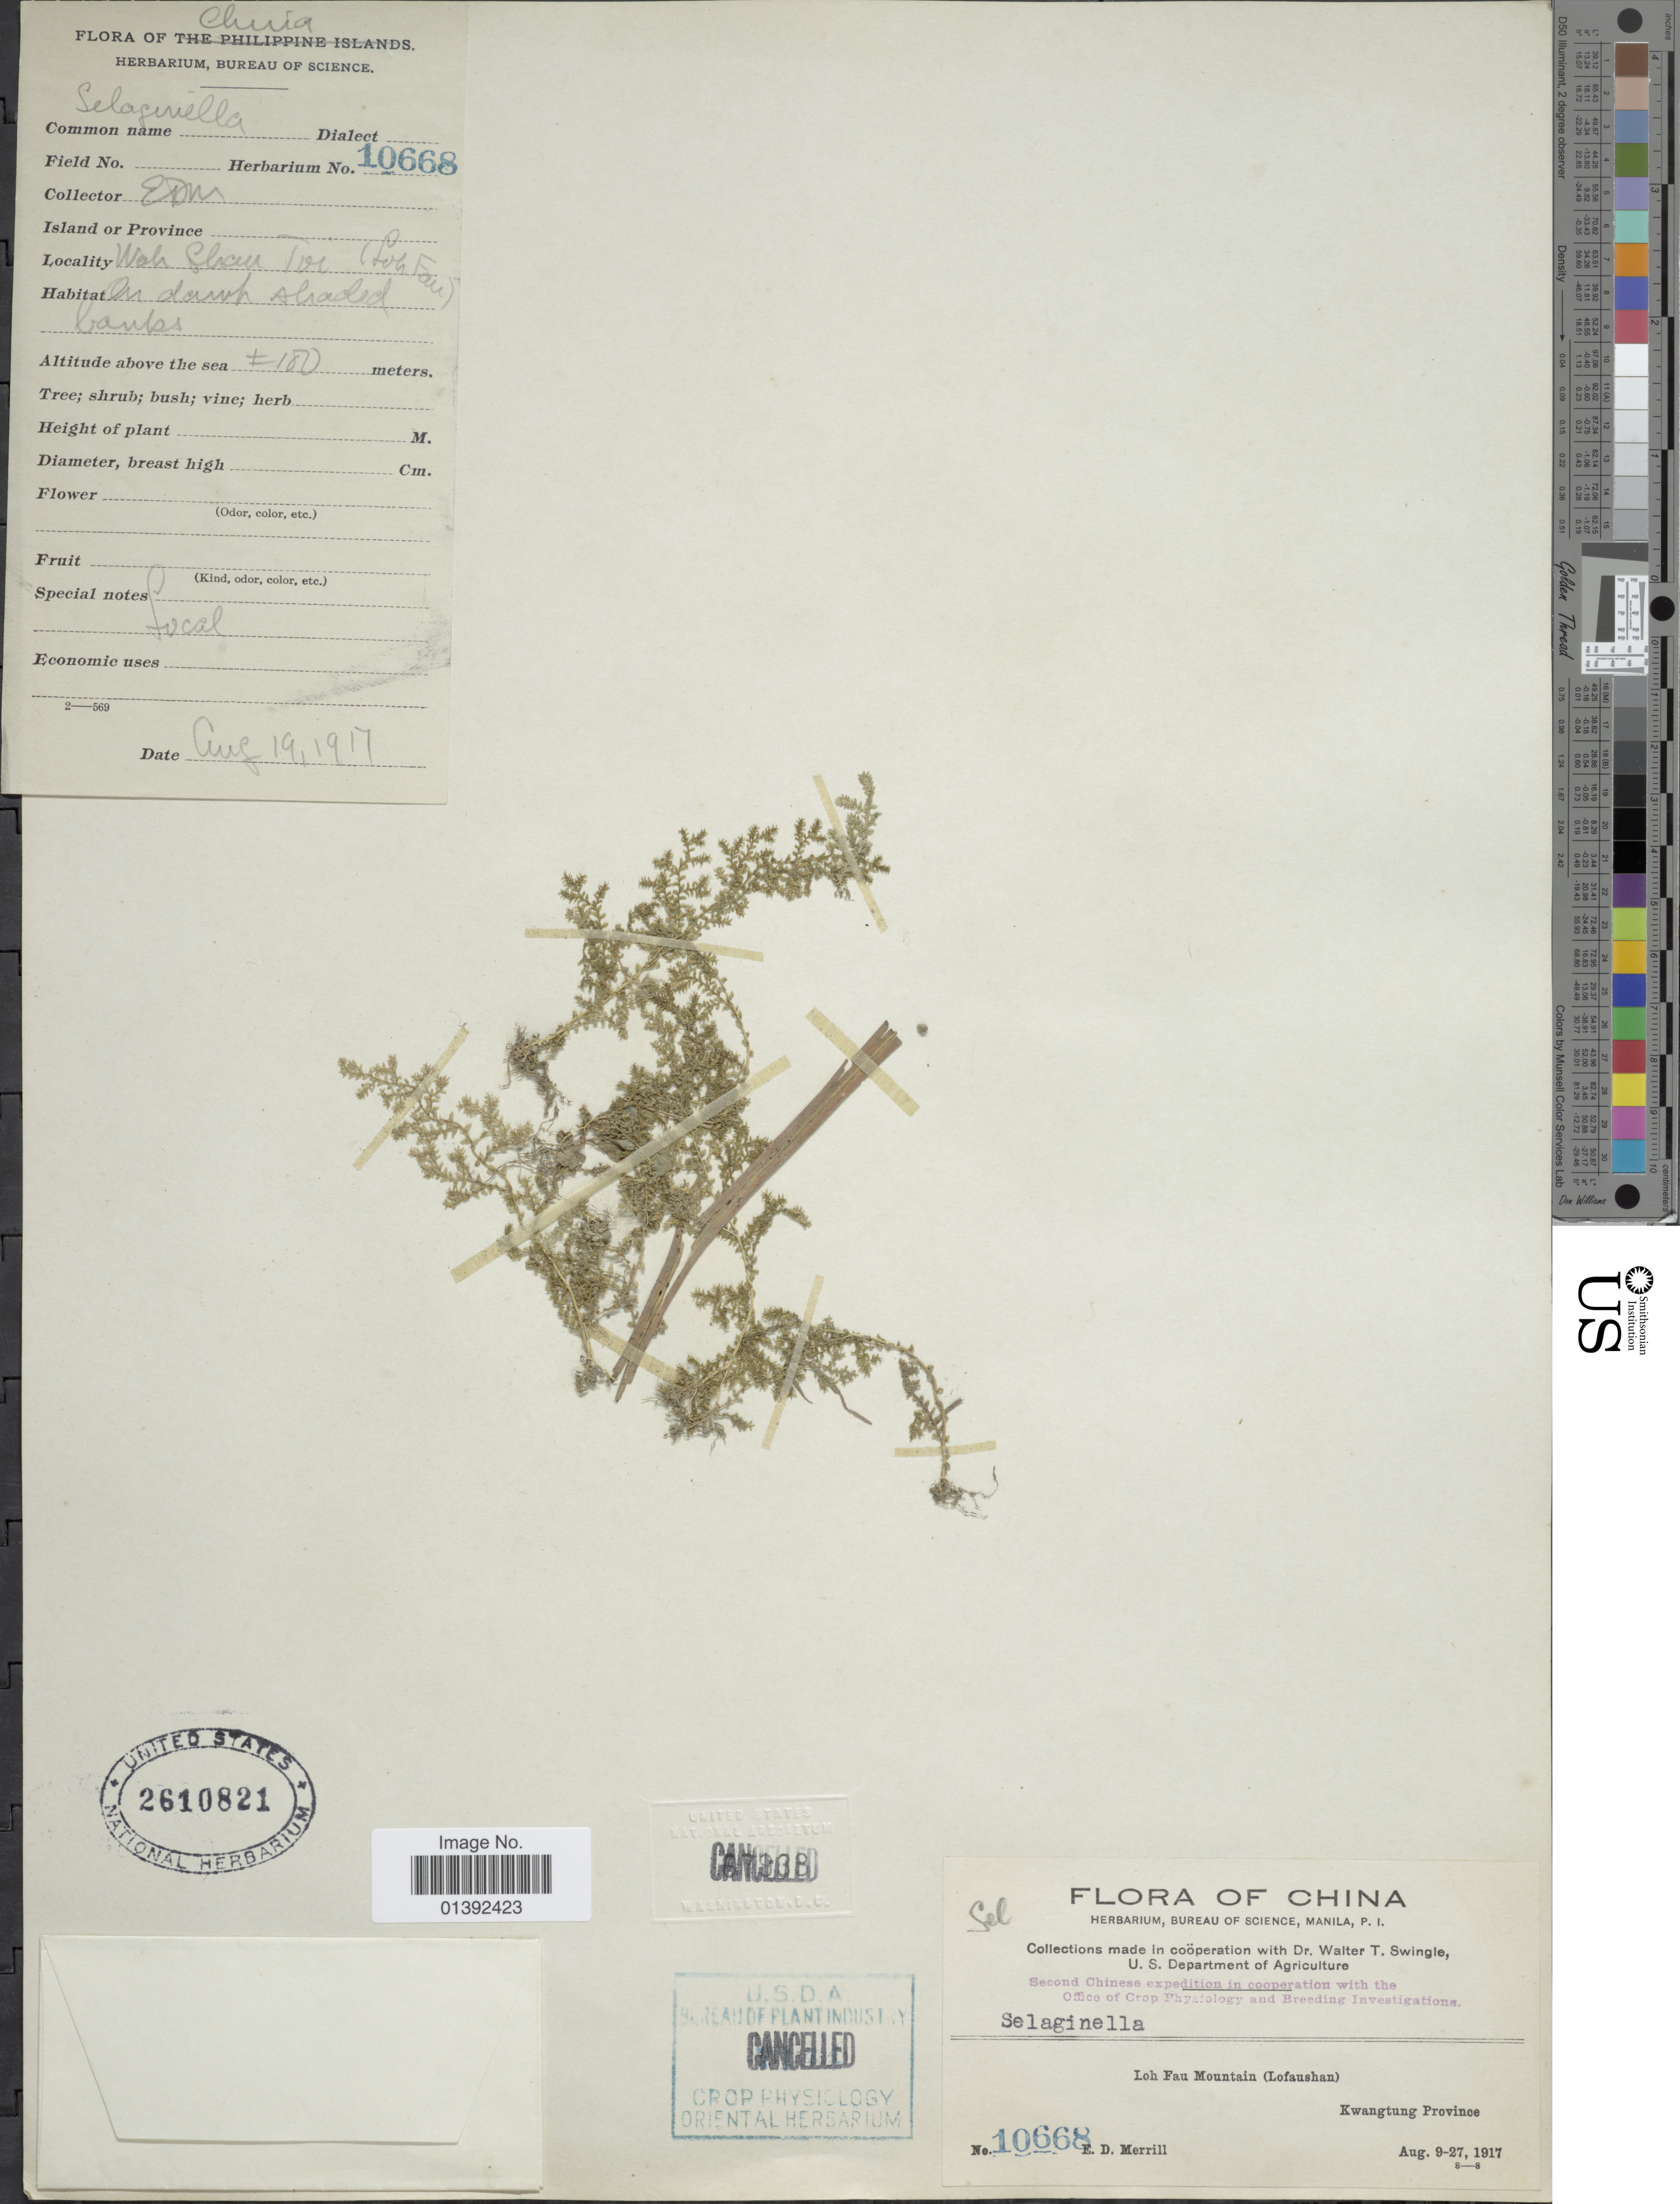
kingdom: Plantae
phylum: Tracheophyta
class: Lycopodiopsida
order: Selaginellales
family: Selaginellaceae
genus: Selaginella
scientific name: Selaginella sp.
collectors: E. D. Merrill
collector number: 10668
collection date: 1917-08-09/1917-08-27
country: China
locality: Loh Fau Mountain (Lofaushan), Kwangtung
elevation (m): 100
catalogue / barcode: US 2610821